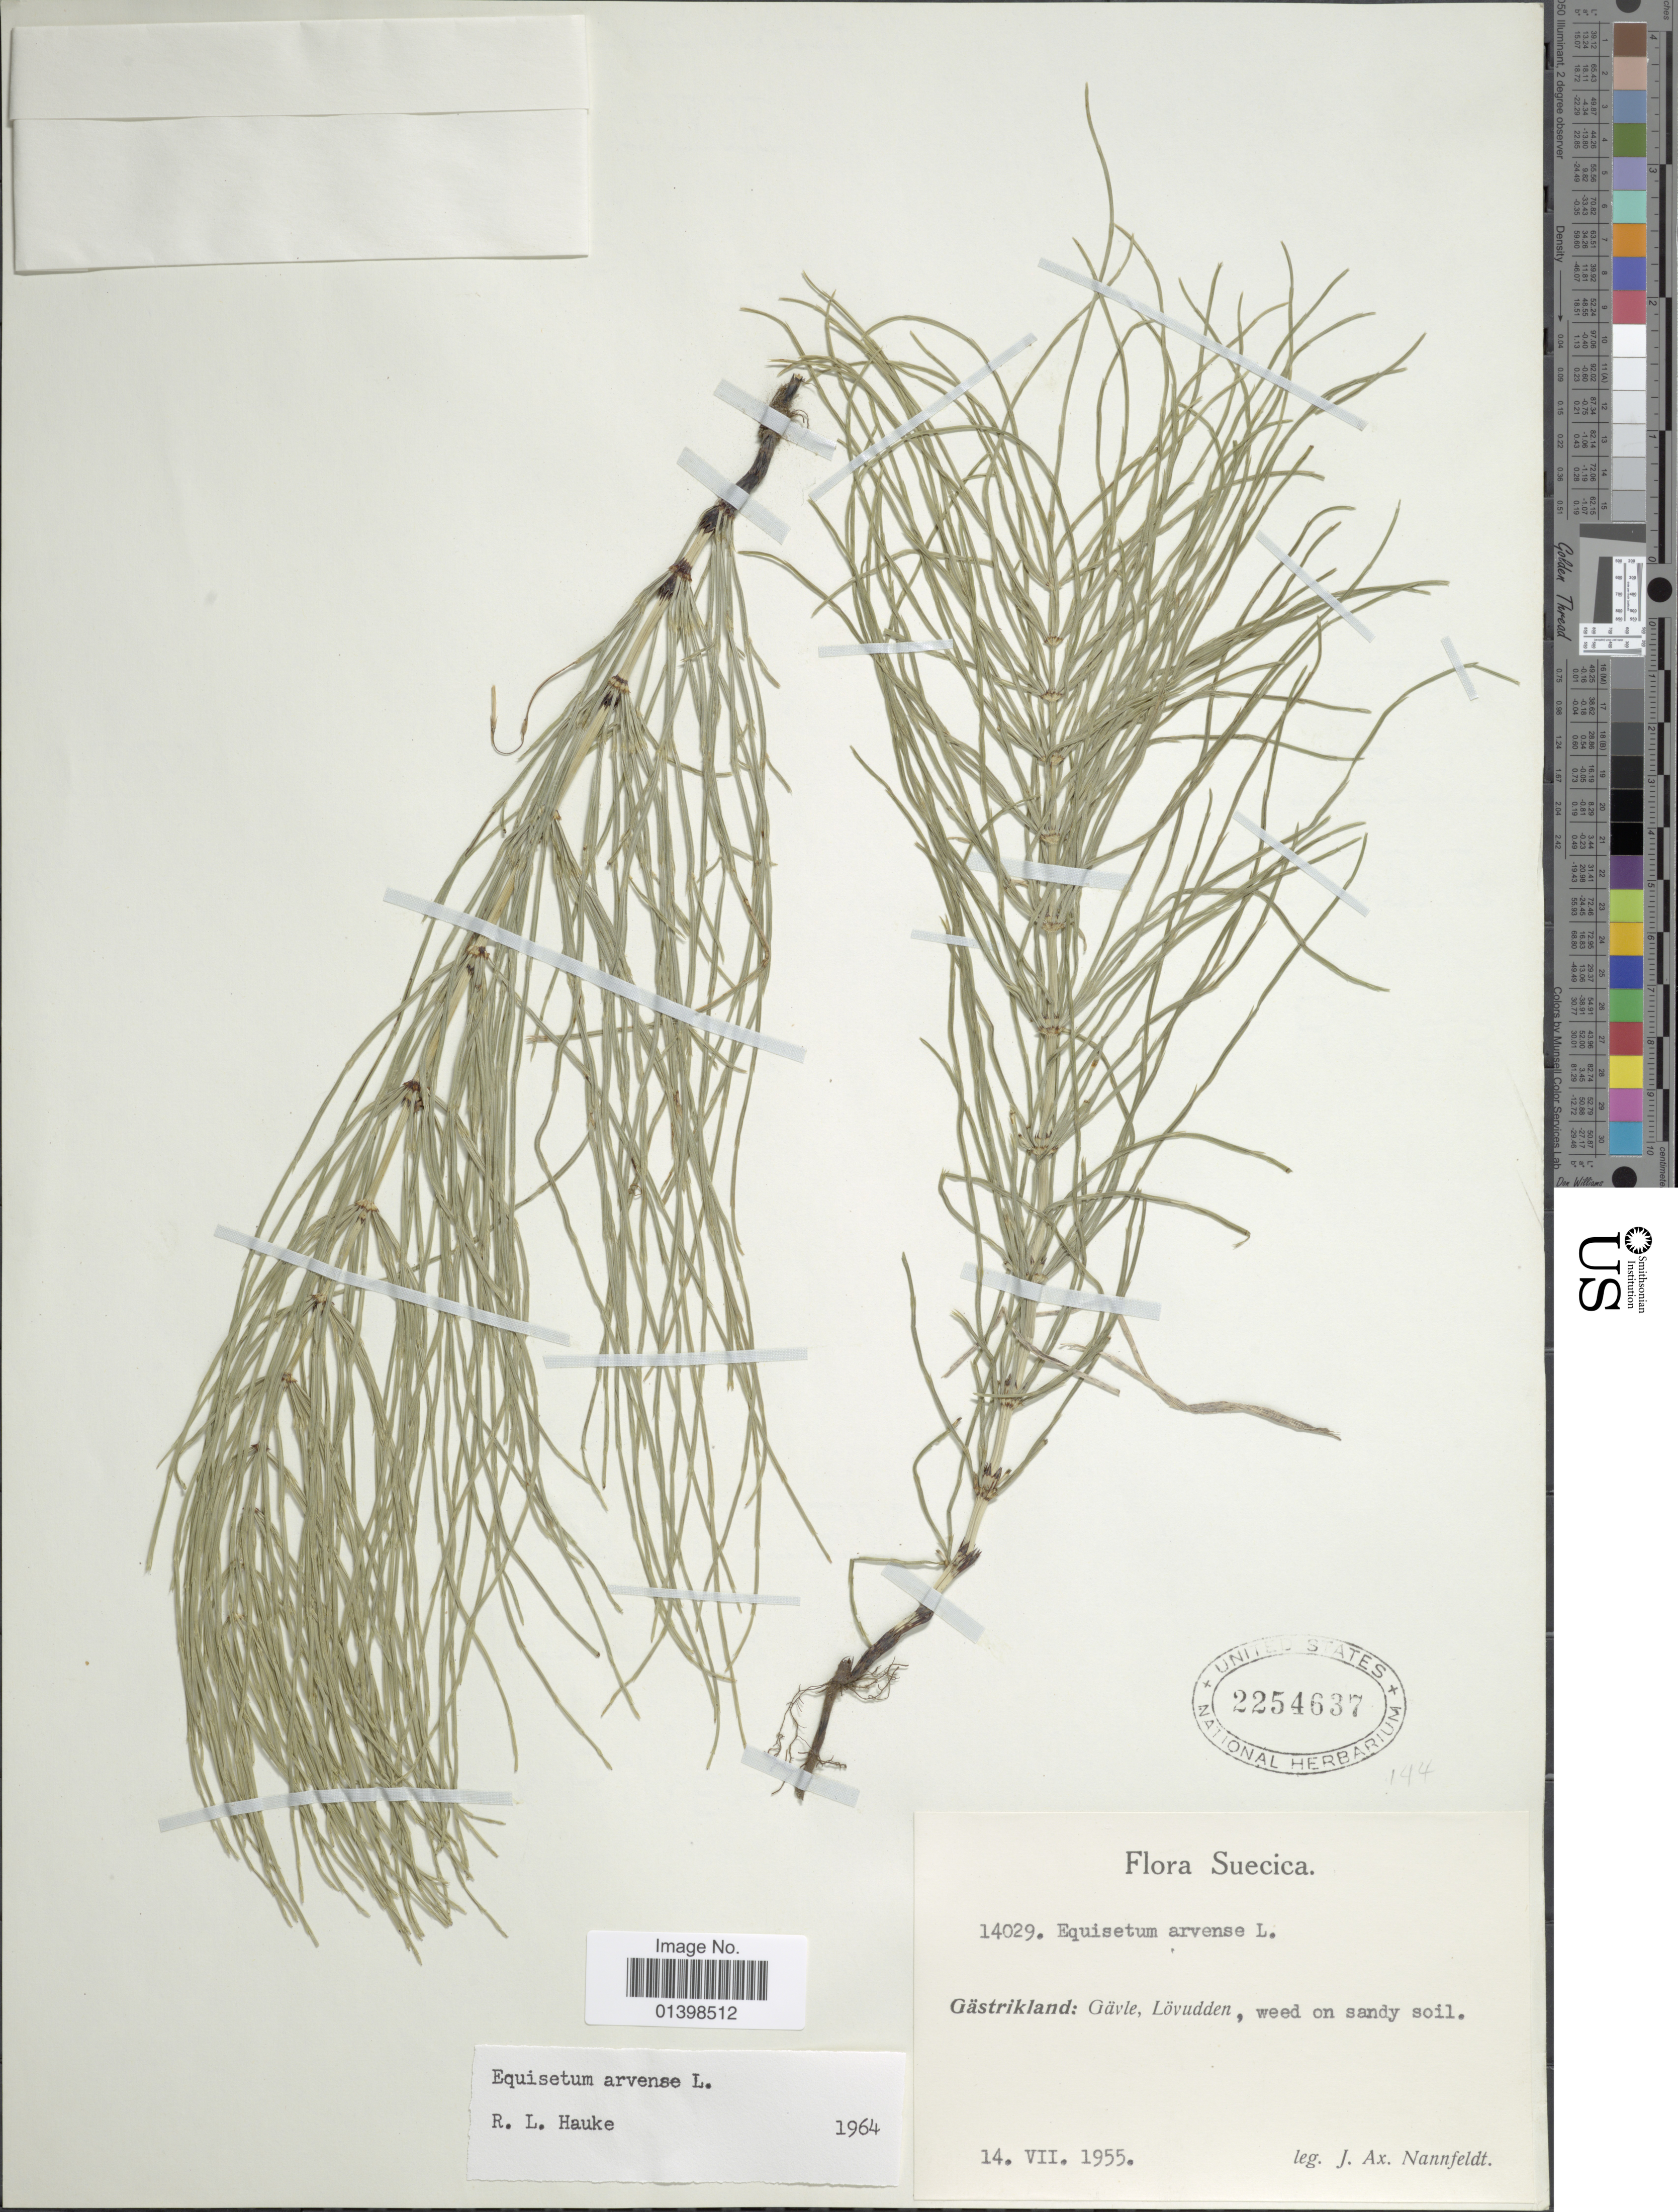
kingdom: Plantae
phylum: Tracheophyta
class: Polypodiopsida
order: Equisetales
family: Equisetaceae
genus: Equisetum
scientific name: Equisetum arvense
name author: L.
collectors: J. Nannfeldt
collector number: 14029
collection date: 1955-07-14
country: Sweden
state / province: Gavleborg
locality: Gästrikland: Gävle, Lövudden, weed on sandy soil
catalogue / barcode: US 2254637